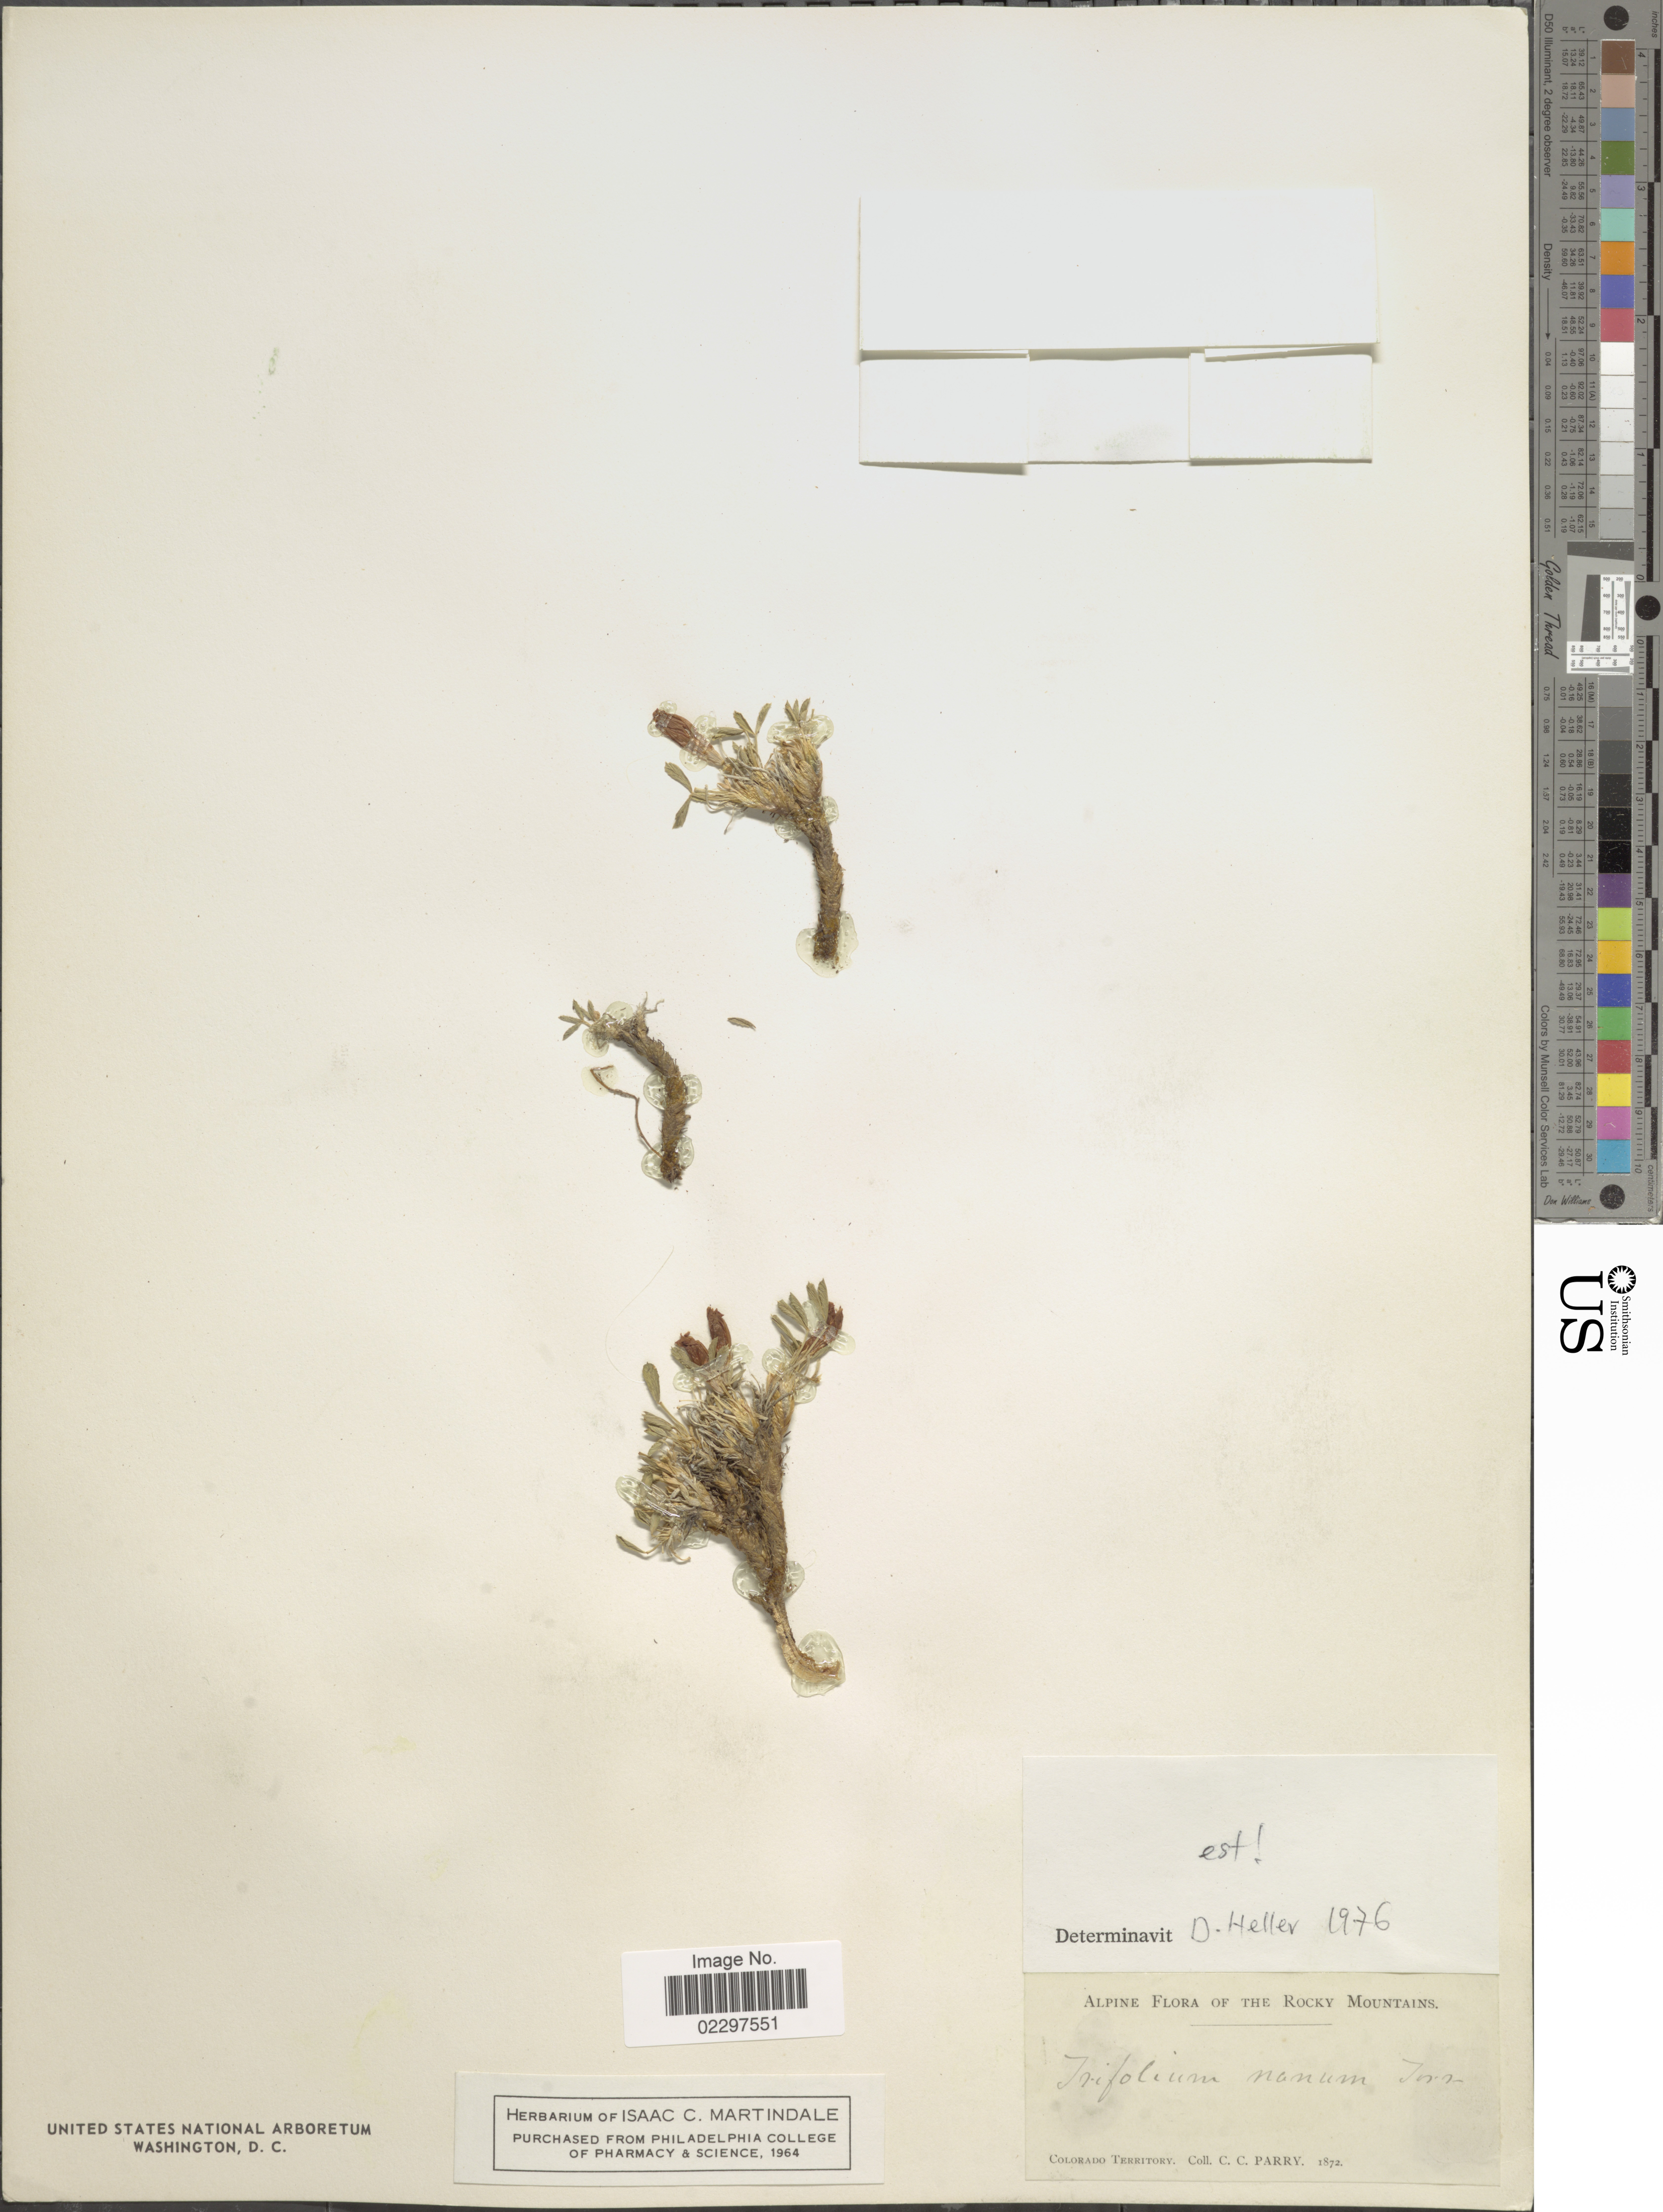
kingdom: Plantae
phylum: Tracheophyta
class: Magnoliopsida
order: Fabales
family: Fabaceae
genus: Trifolium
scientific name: Trifolium nanum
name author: Torr.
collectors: C. C. Parry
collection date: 1872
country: United States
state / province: Colorado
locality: Alpine Flora of the Rocky Mountains. Colorado Territory